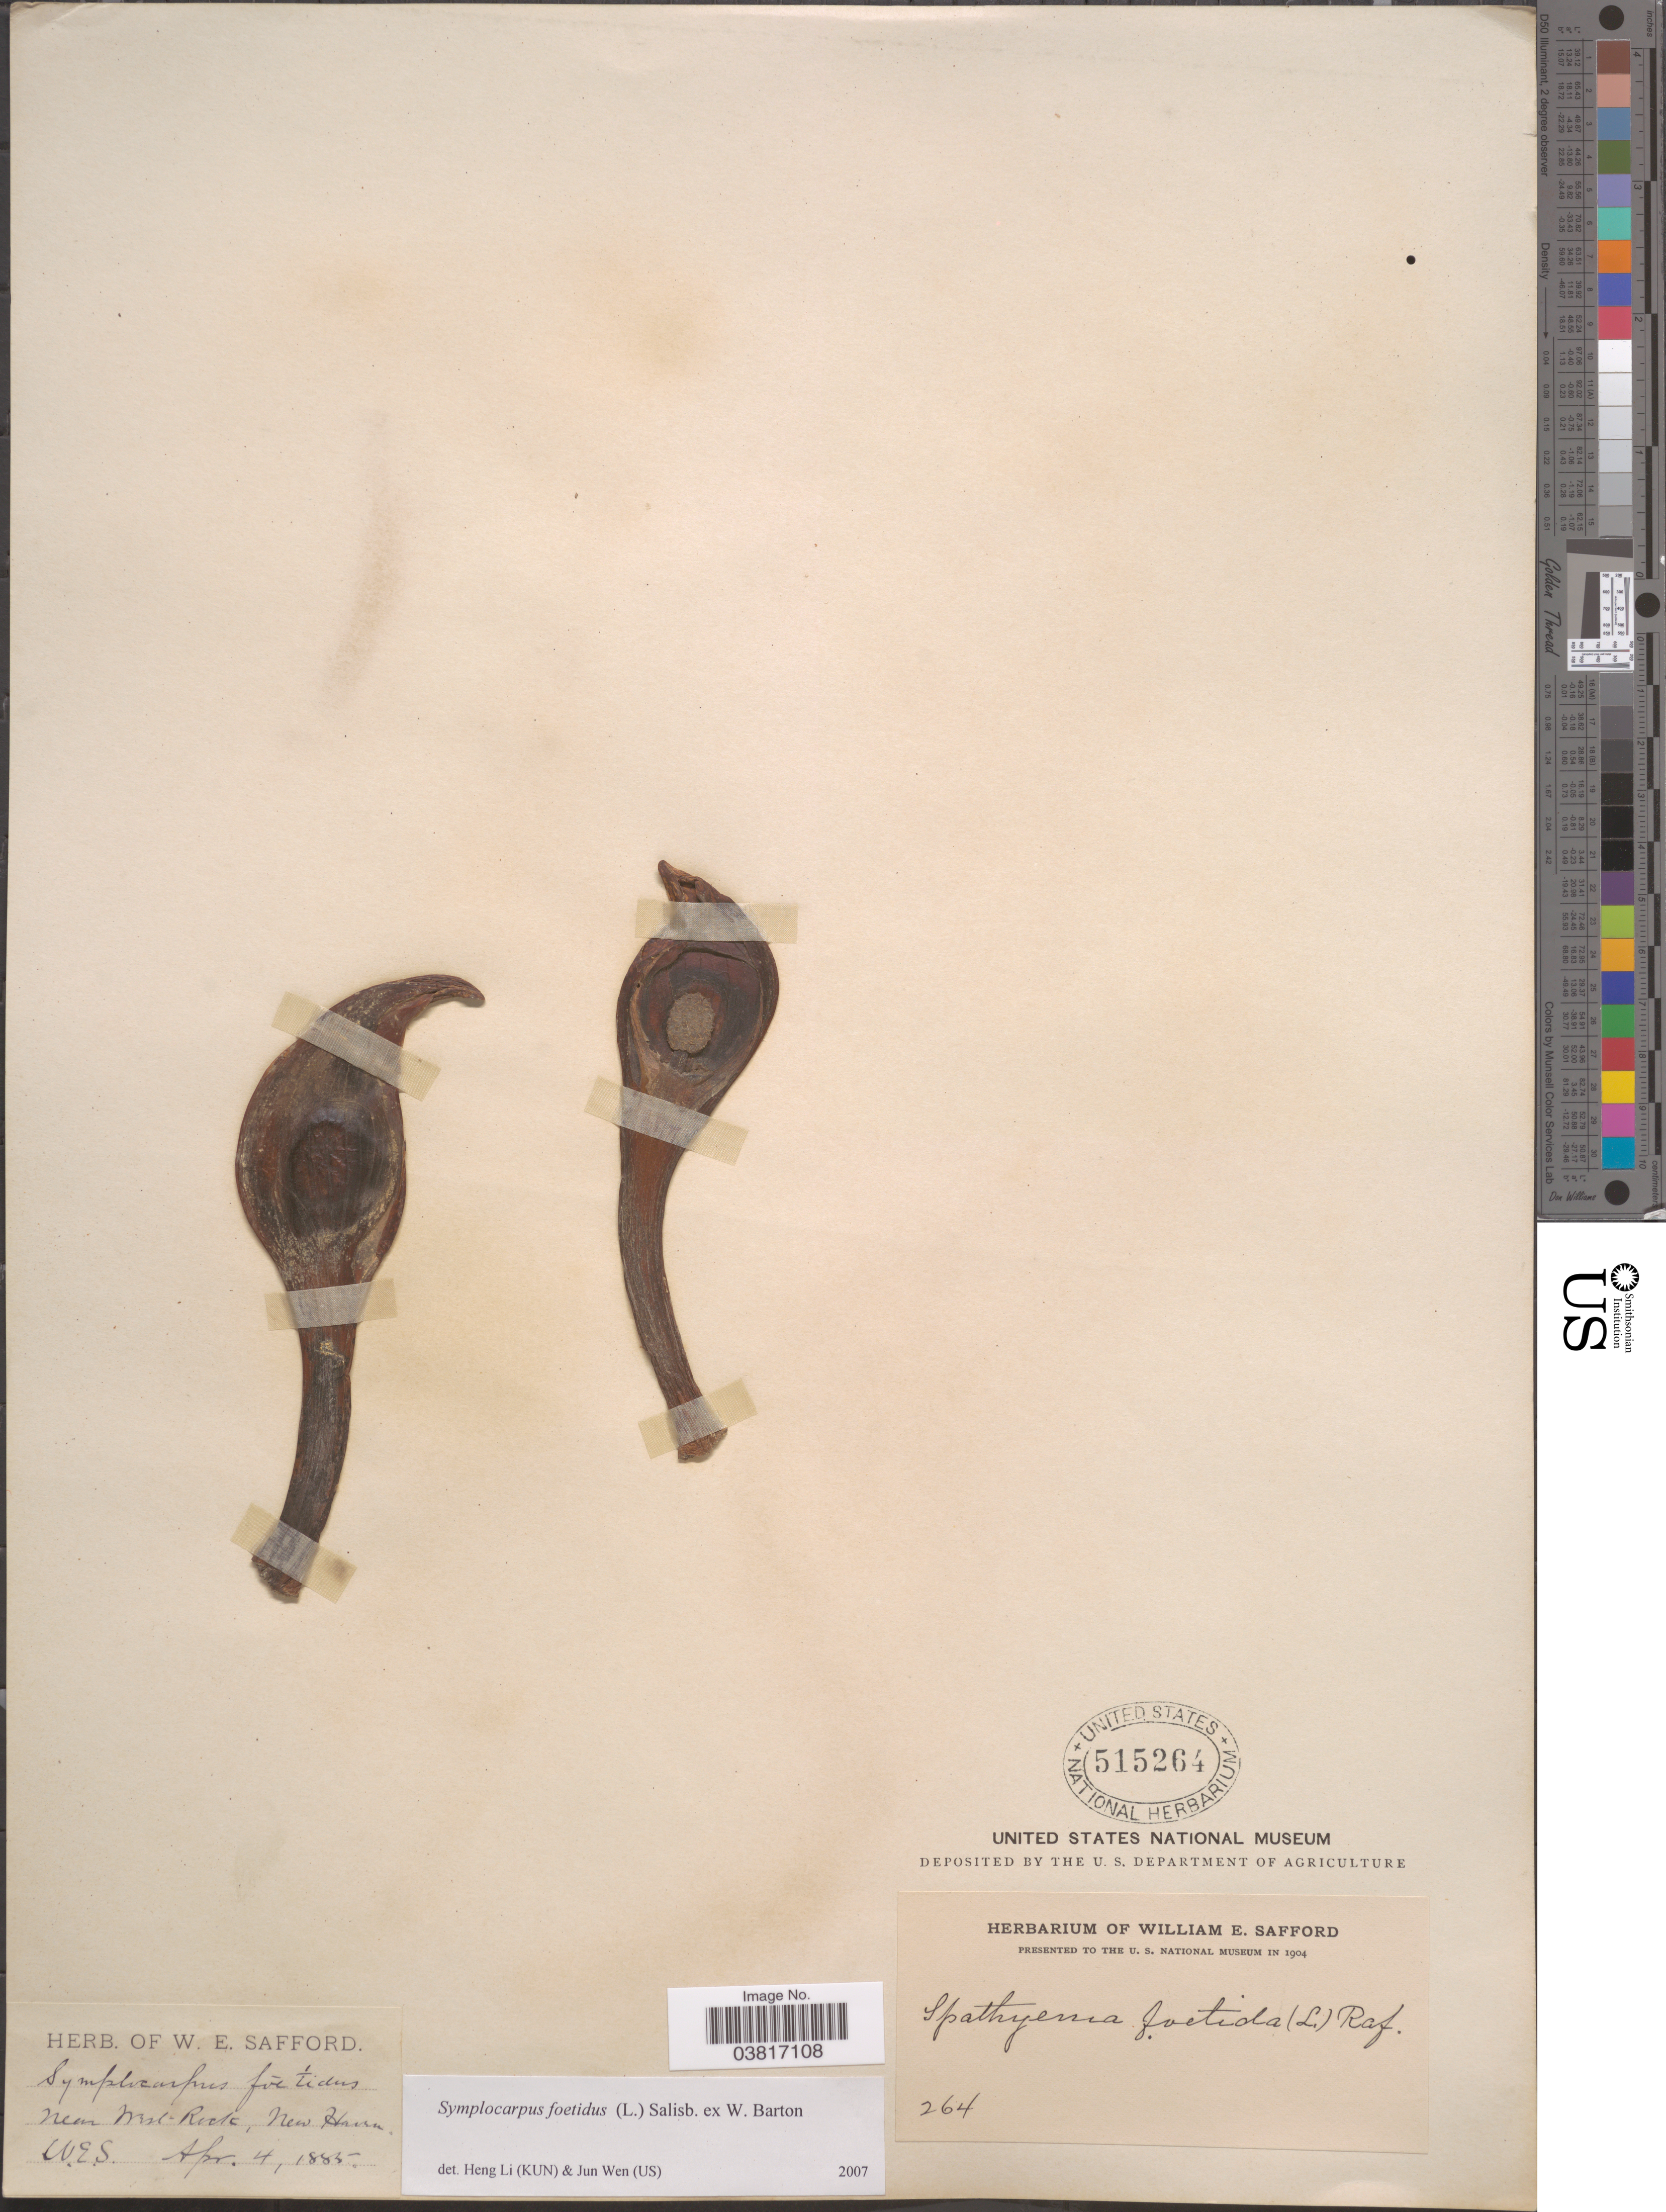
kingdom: Plantae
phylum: Tracheophyta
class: Liliopsida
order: Alismatales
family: Araceae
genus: Symplocarpus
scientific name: Symplocarpus foetidus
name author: (L.) W. Salisb. ex W.P.C. Barton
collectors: W. E. Safford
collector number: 264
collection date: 1885-04-04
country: United States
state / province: Connecticut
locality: Near Mt - Rock, New Haven.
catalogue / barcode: US 515264